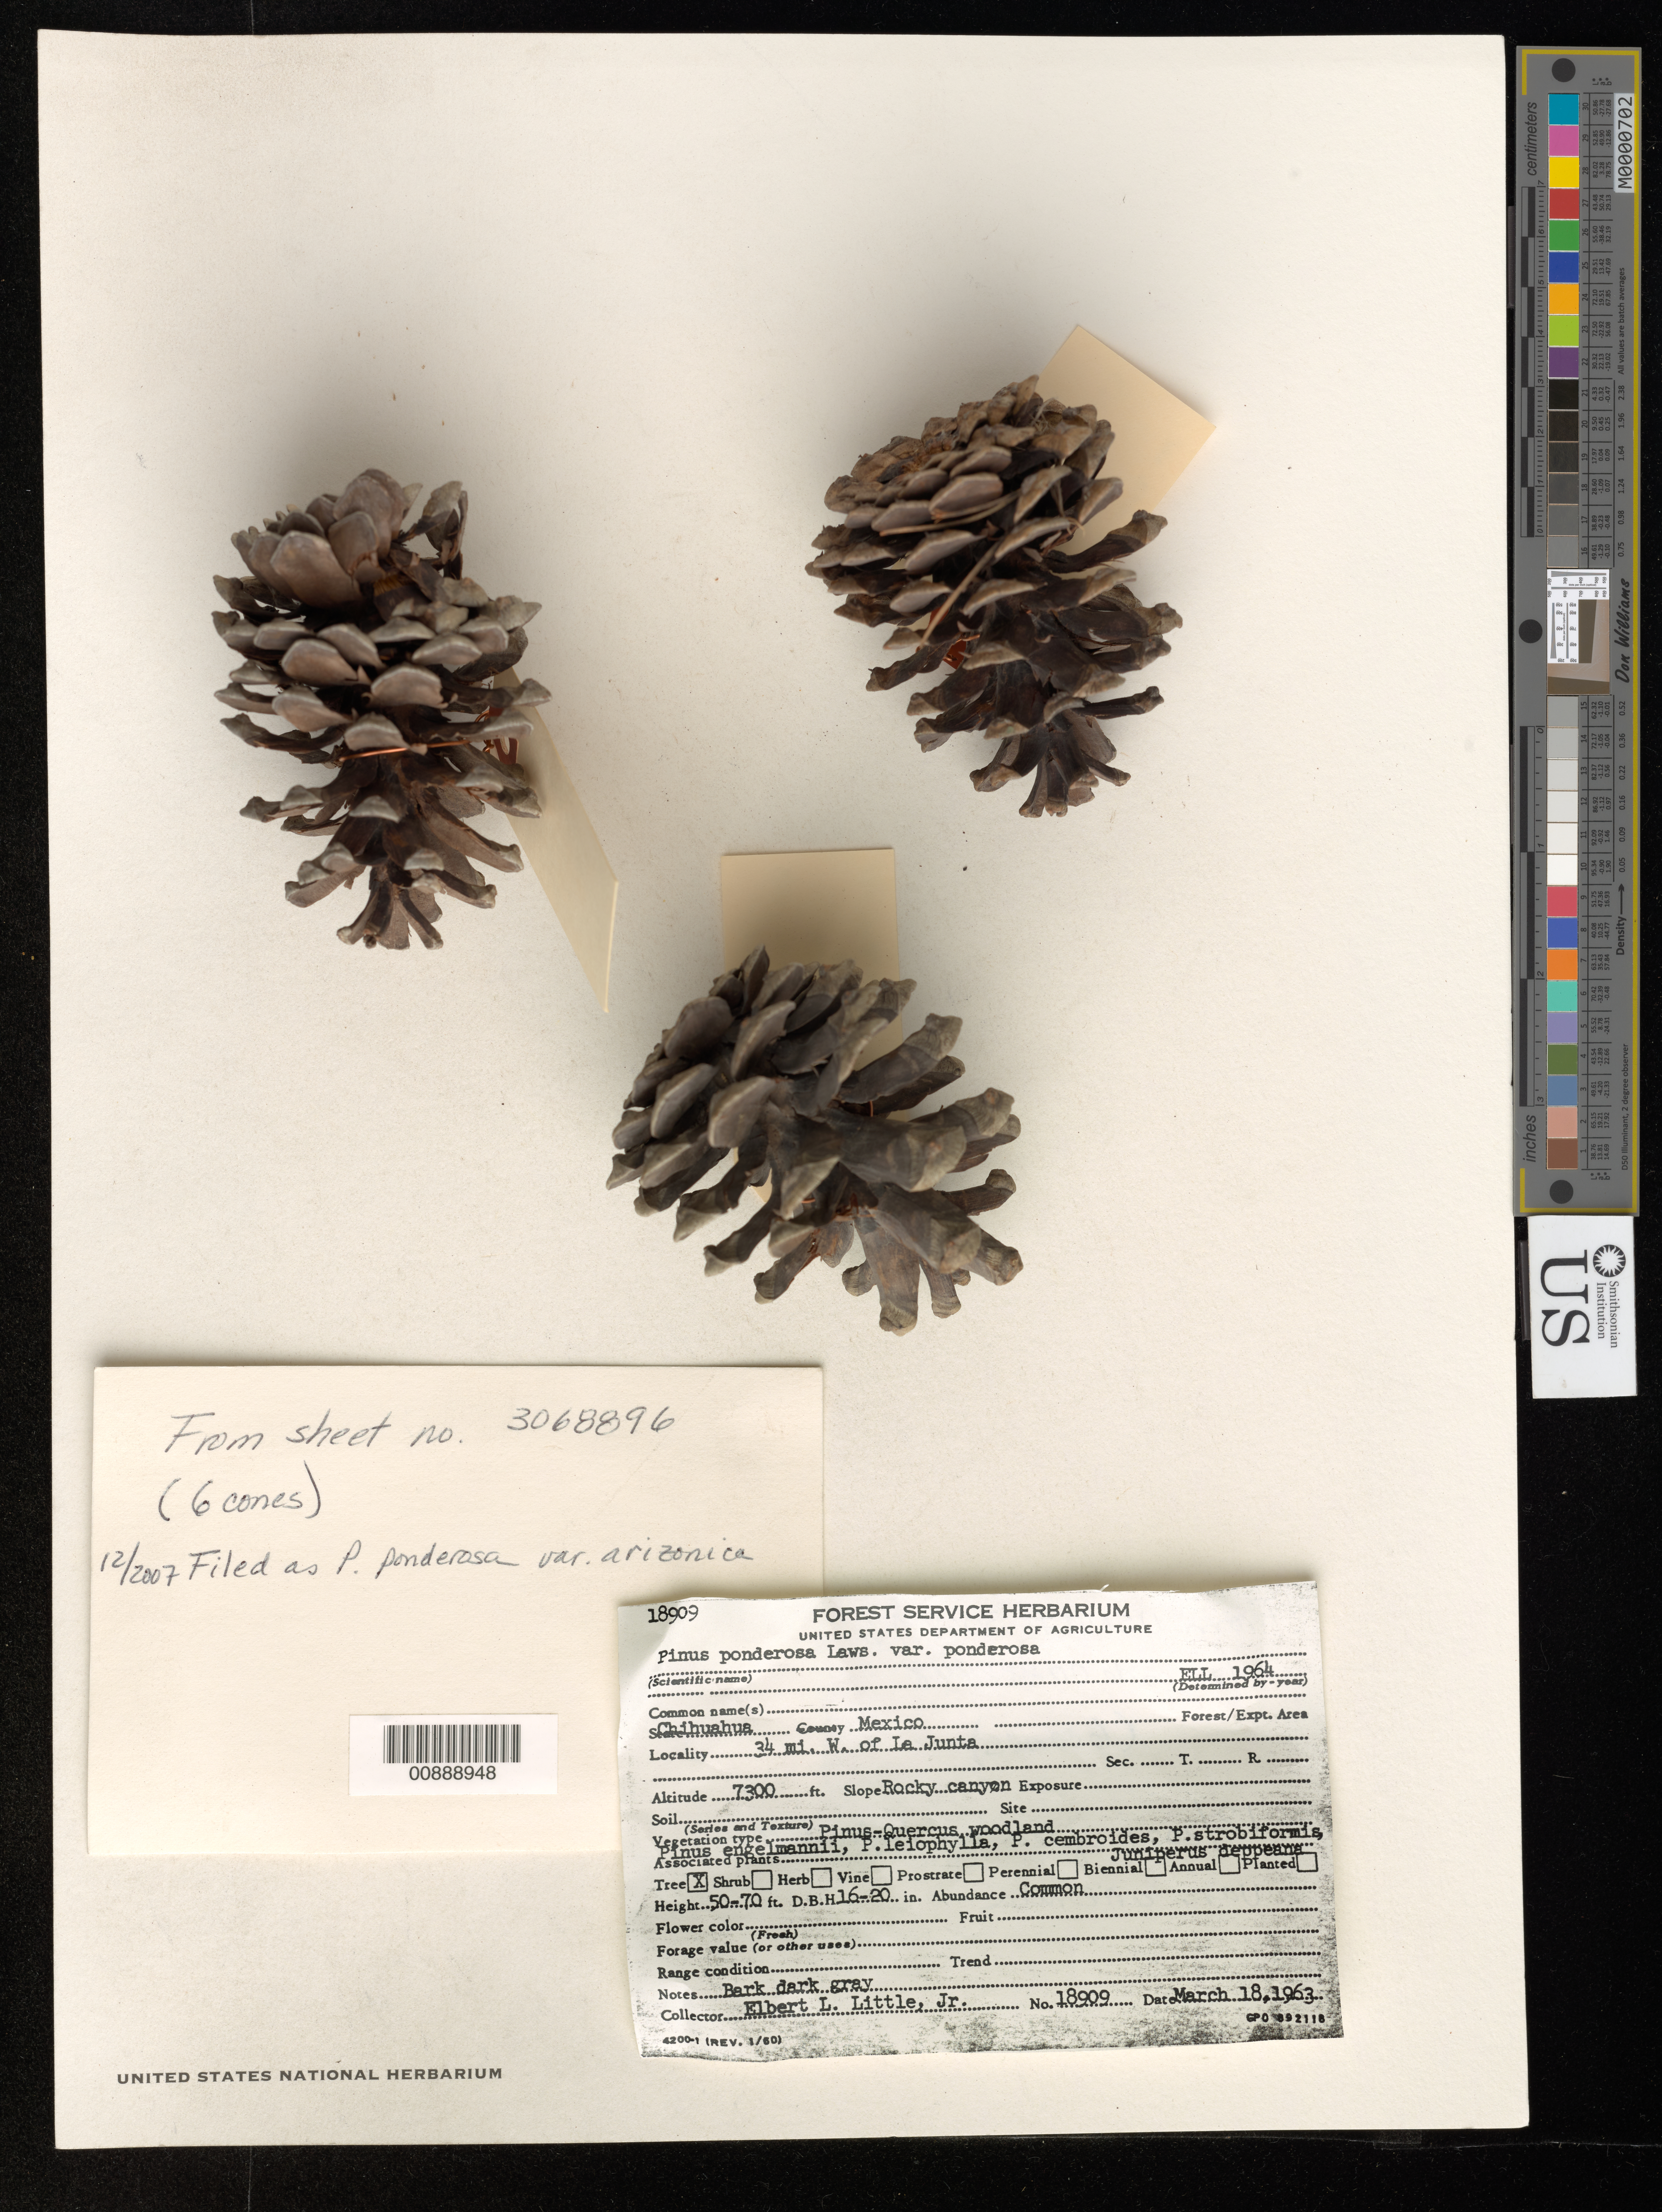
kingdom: Plantae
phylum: Tracheophyta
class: Pinopsida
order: Pinales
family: Pinaceae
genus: Pinus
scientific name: Pinus ponderosa var. arizonica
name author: (Engelm.) Shaw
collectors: E. L. Little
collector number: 18909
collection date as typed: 18 Mar 1963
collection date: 1963-03-18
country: Mexico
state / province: Chihuahua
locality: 34 mi. W of La Junta, Chihuahua.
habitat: Rocky canyon. Pinus-Quercus woodland. Assoc. plants: Pinus engelmannnii, P. leiophylla, P. cembroides, P. strobiformis ..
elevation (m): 2225